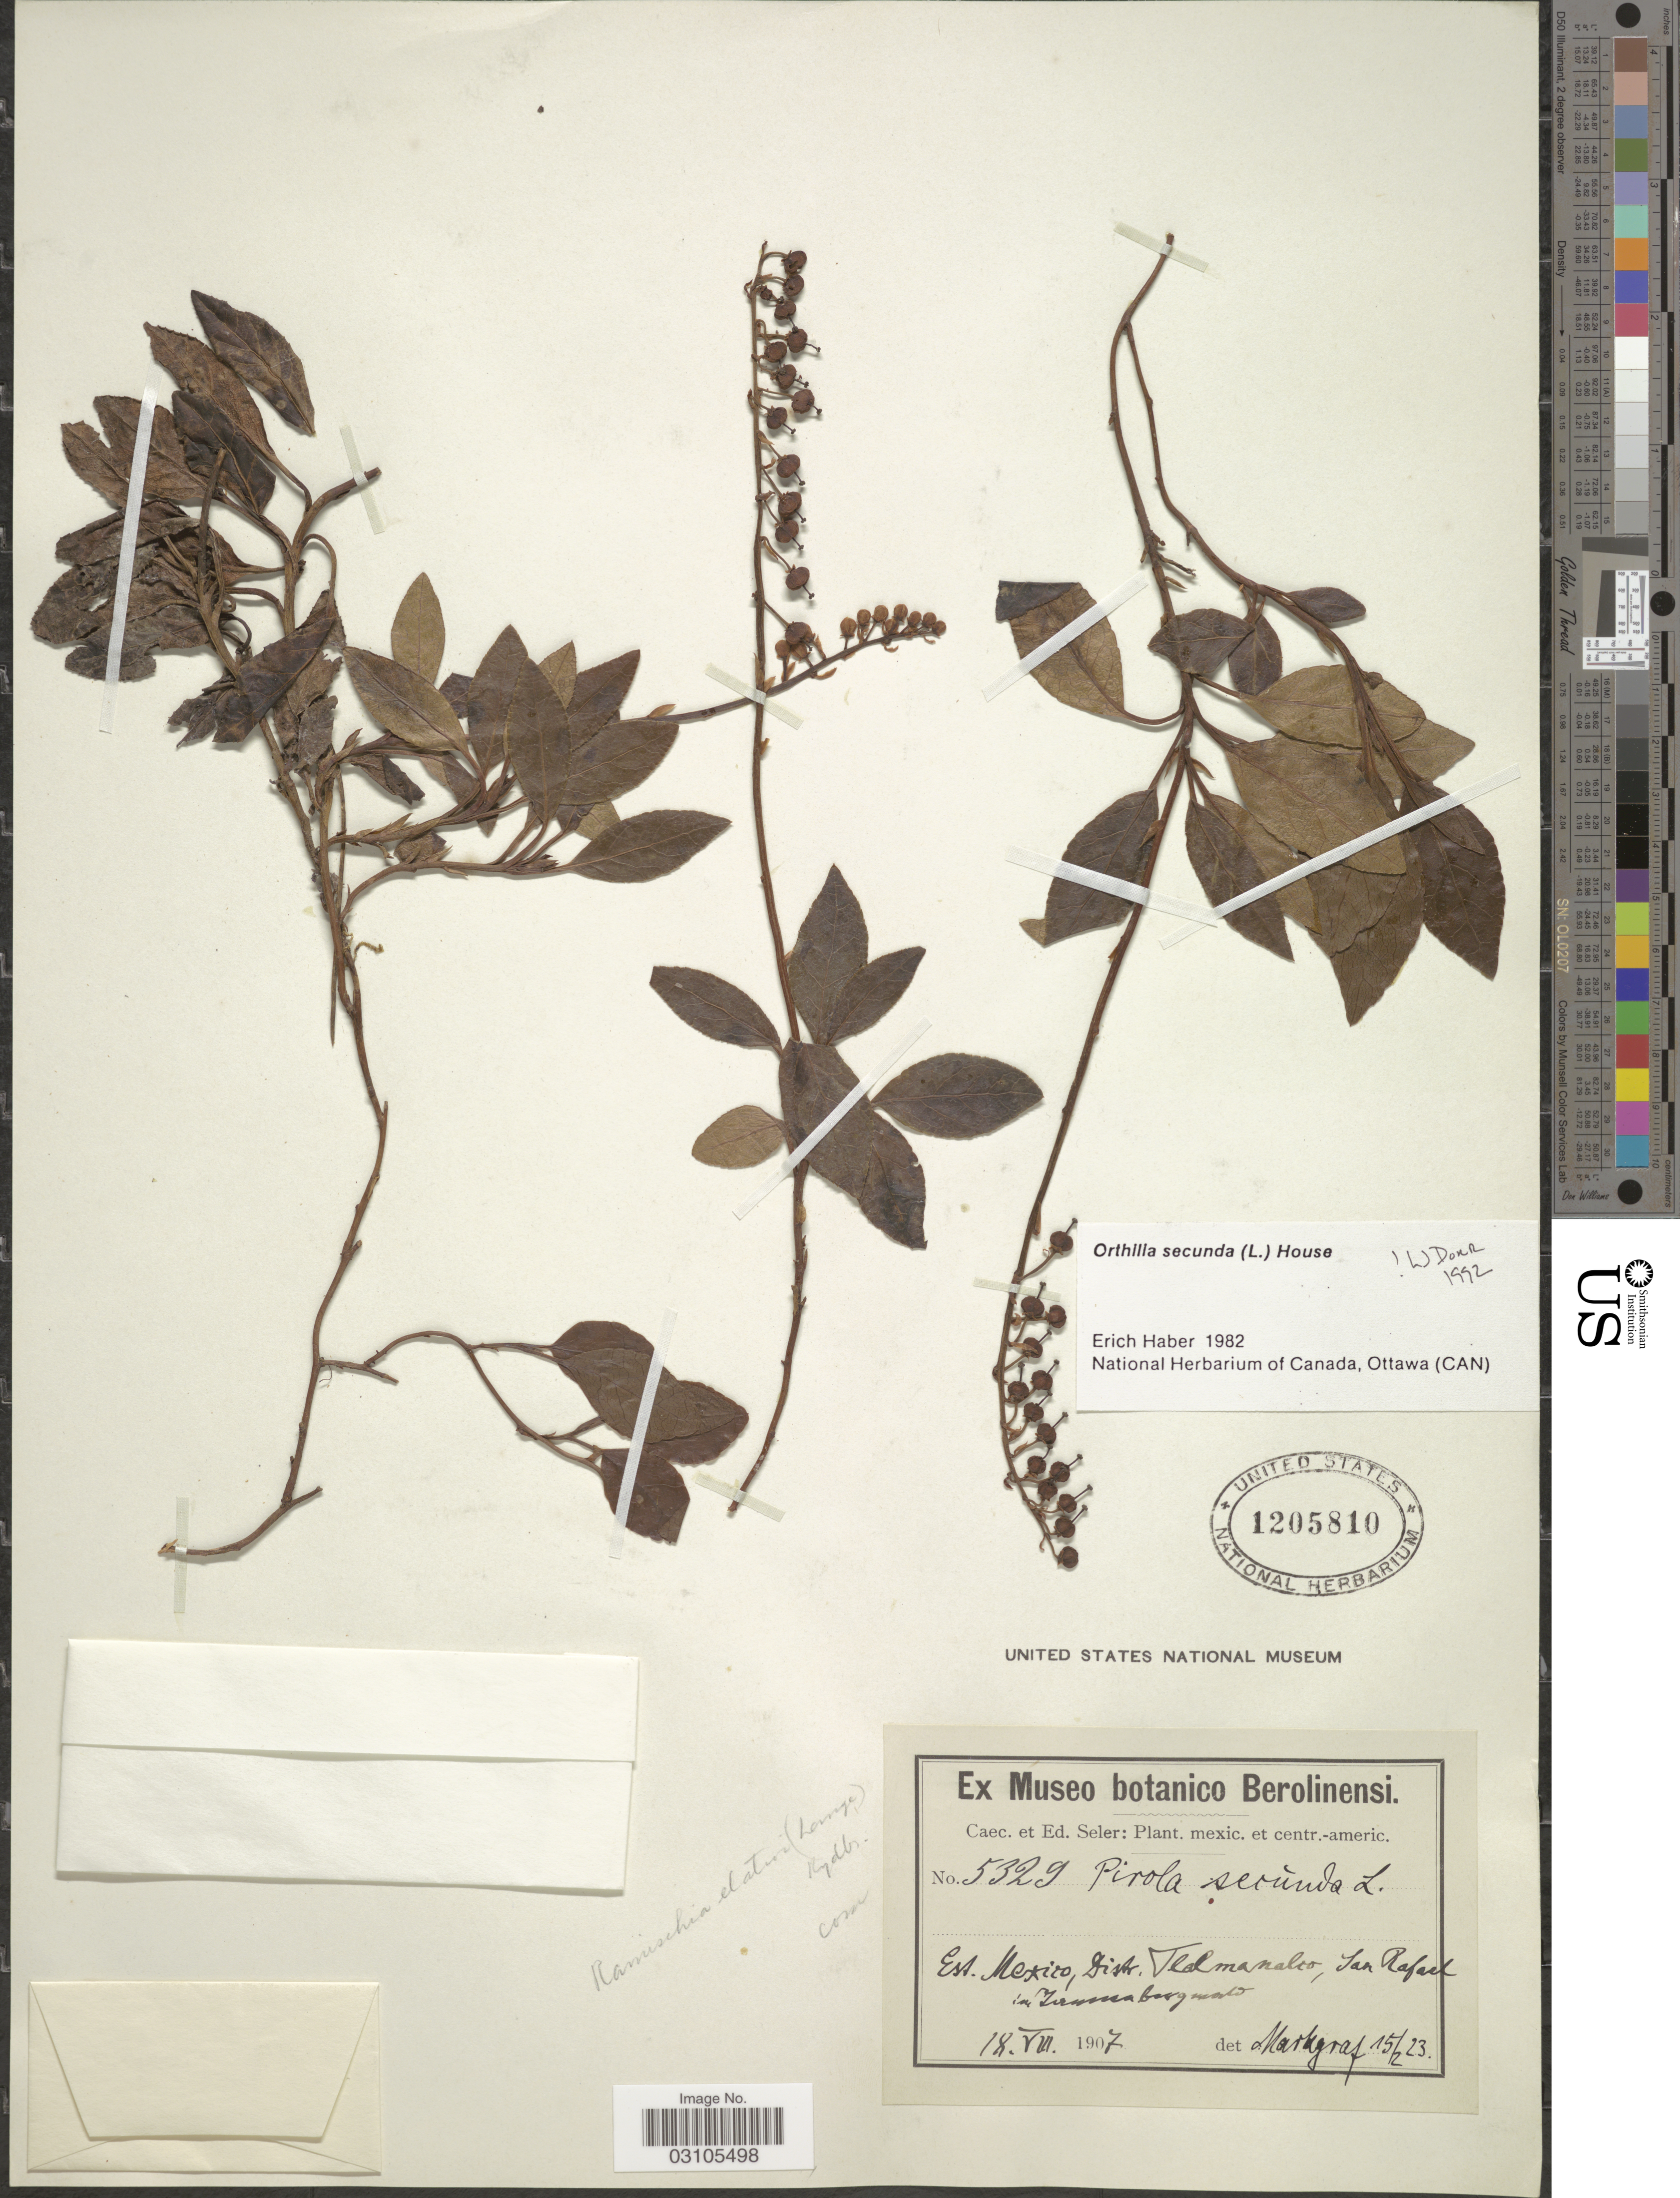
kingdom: Plantae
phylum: Tracheophyta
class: Magnoliopsida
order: Ericales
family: Ericaceae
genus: Orthilia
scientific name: Orthilia secunda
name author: (L.) House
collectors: ex Caec. et Ed Seler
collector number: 5329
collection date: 1907-08-18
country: Mexico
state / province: México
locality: Dist. Tlalmanalco, San Rafael in [illegible text] Bergwald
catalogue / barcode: US 1205810